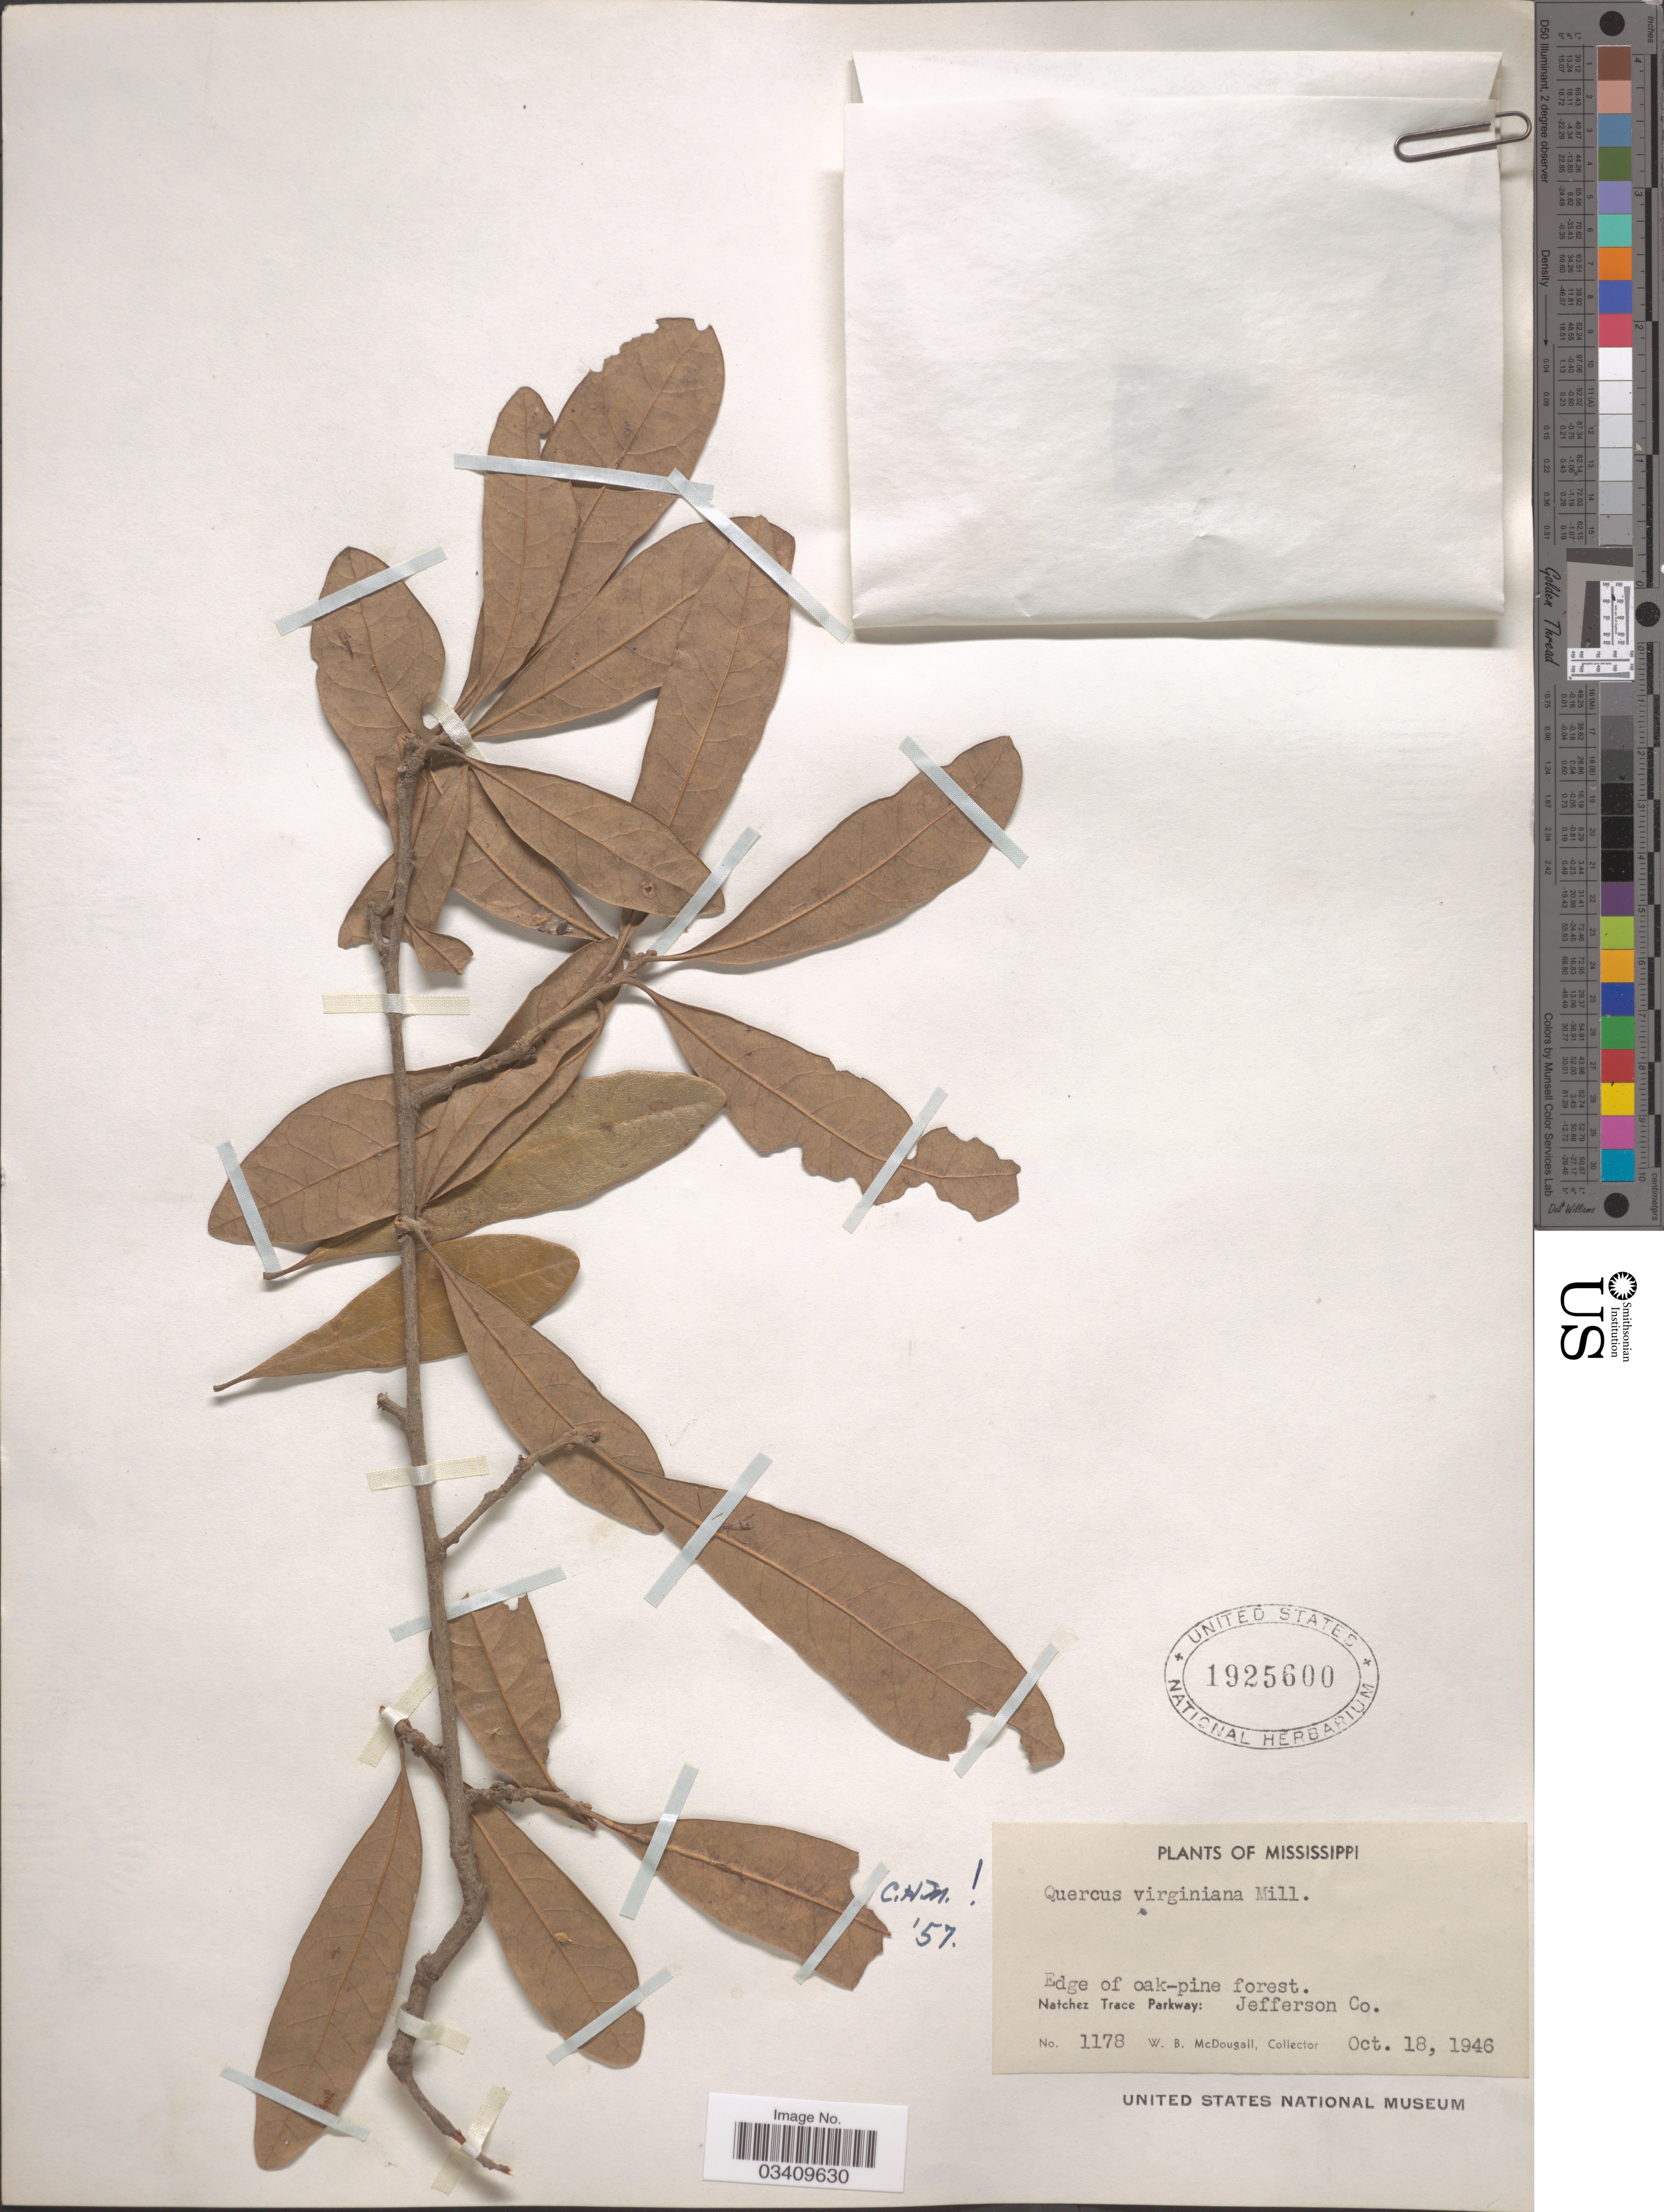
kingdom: Plantae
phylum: Tracheophyta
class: Magnoliopsida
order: Fagales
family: Fagaceae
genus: Quercus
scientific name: Quercus virginiana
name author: Mill.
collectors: W. B. McDougall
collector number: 1178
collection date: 1946-10-18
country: United States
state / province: Mississippi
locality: Natchez Trace Parkway: Jefferson Co.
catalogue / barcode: US 1925600